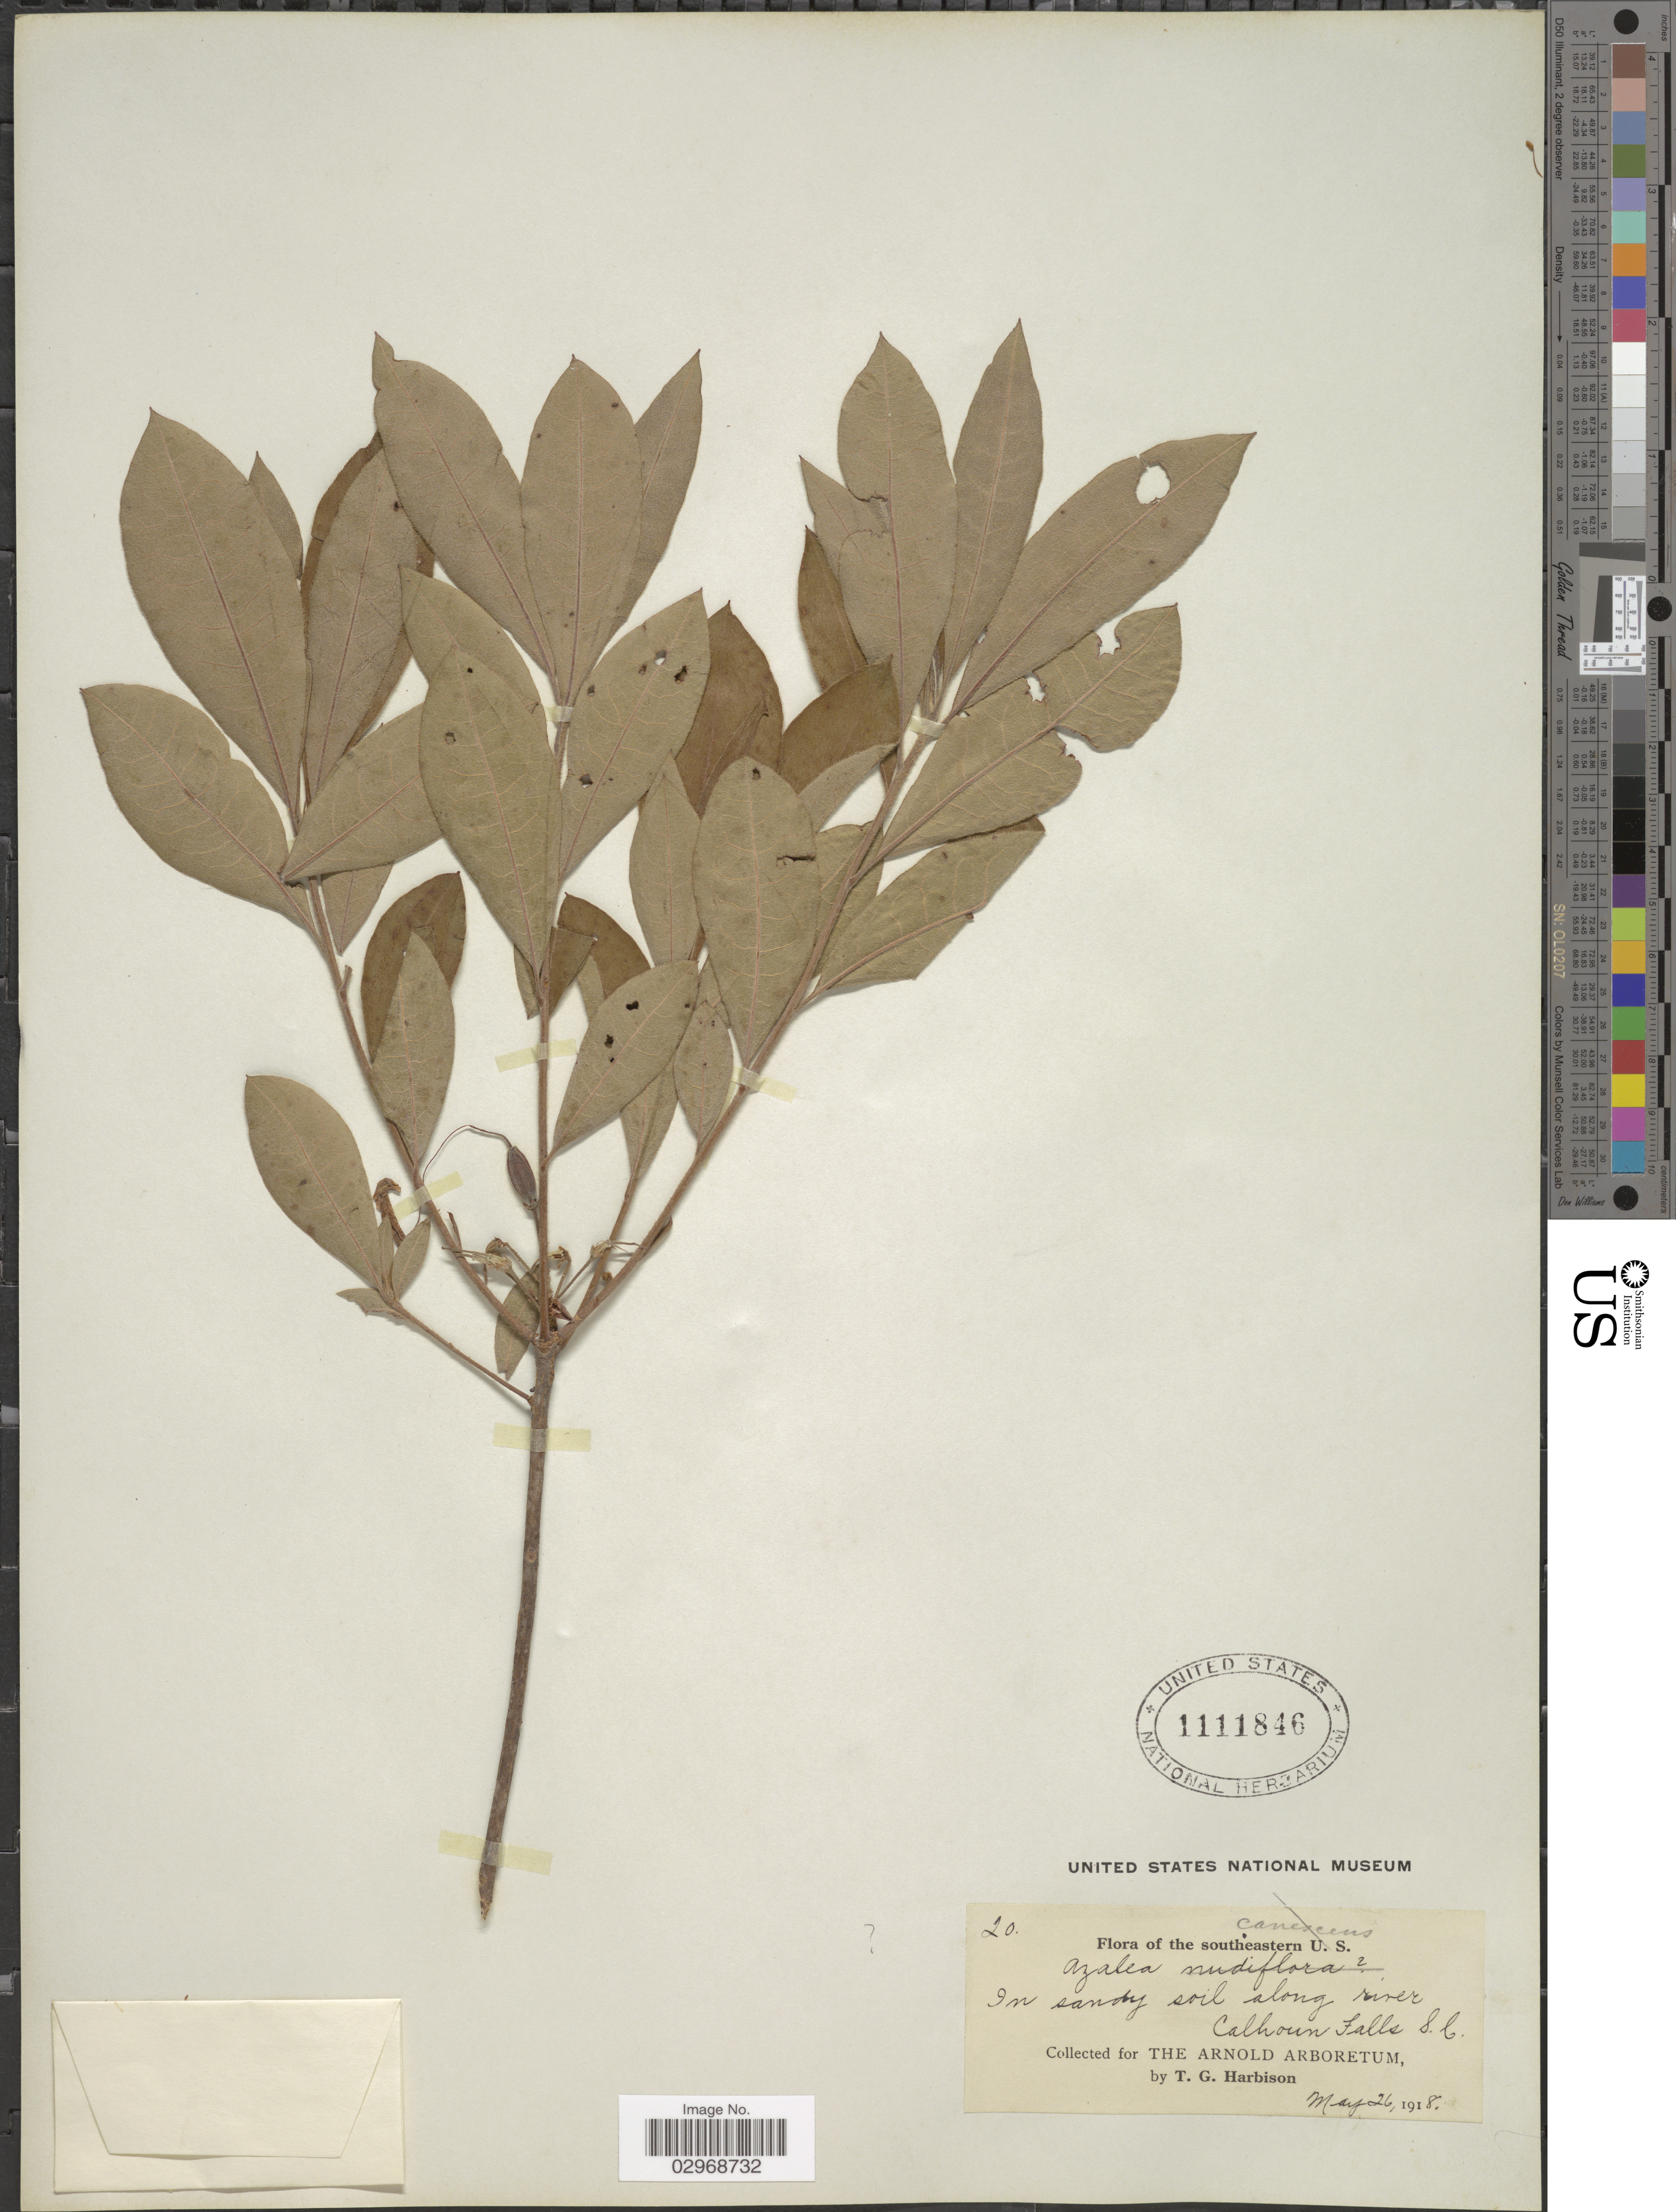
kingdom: Plantae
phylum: Tracheophyta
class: Magnoliopsida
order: Ericales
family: Ericaceae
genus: Rhododendron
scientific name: Rhododendron sp.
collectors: T. Harbison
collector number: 20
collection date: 1918-05-26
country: United States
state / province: South Carolina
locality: The Southeastern U.S., In sandy soil along river, Calhoun Falls, S.C.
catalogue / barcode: US 1111846